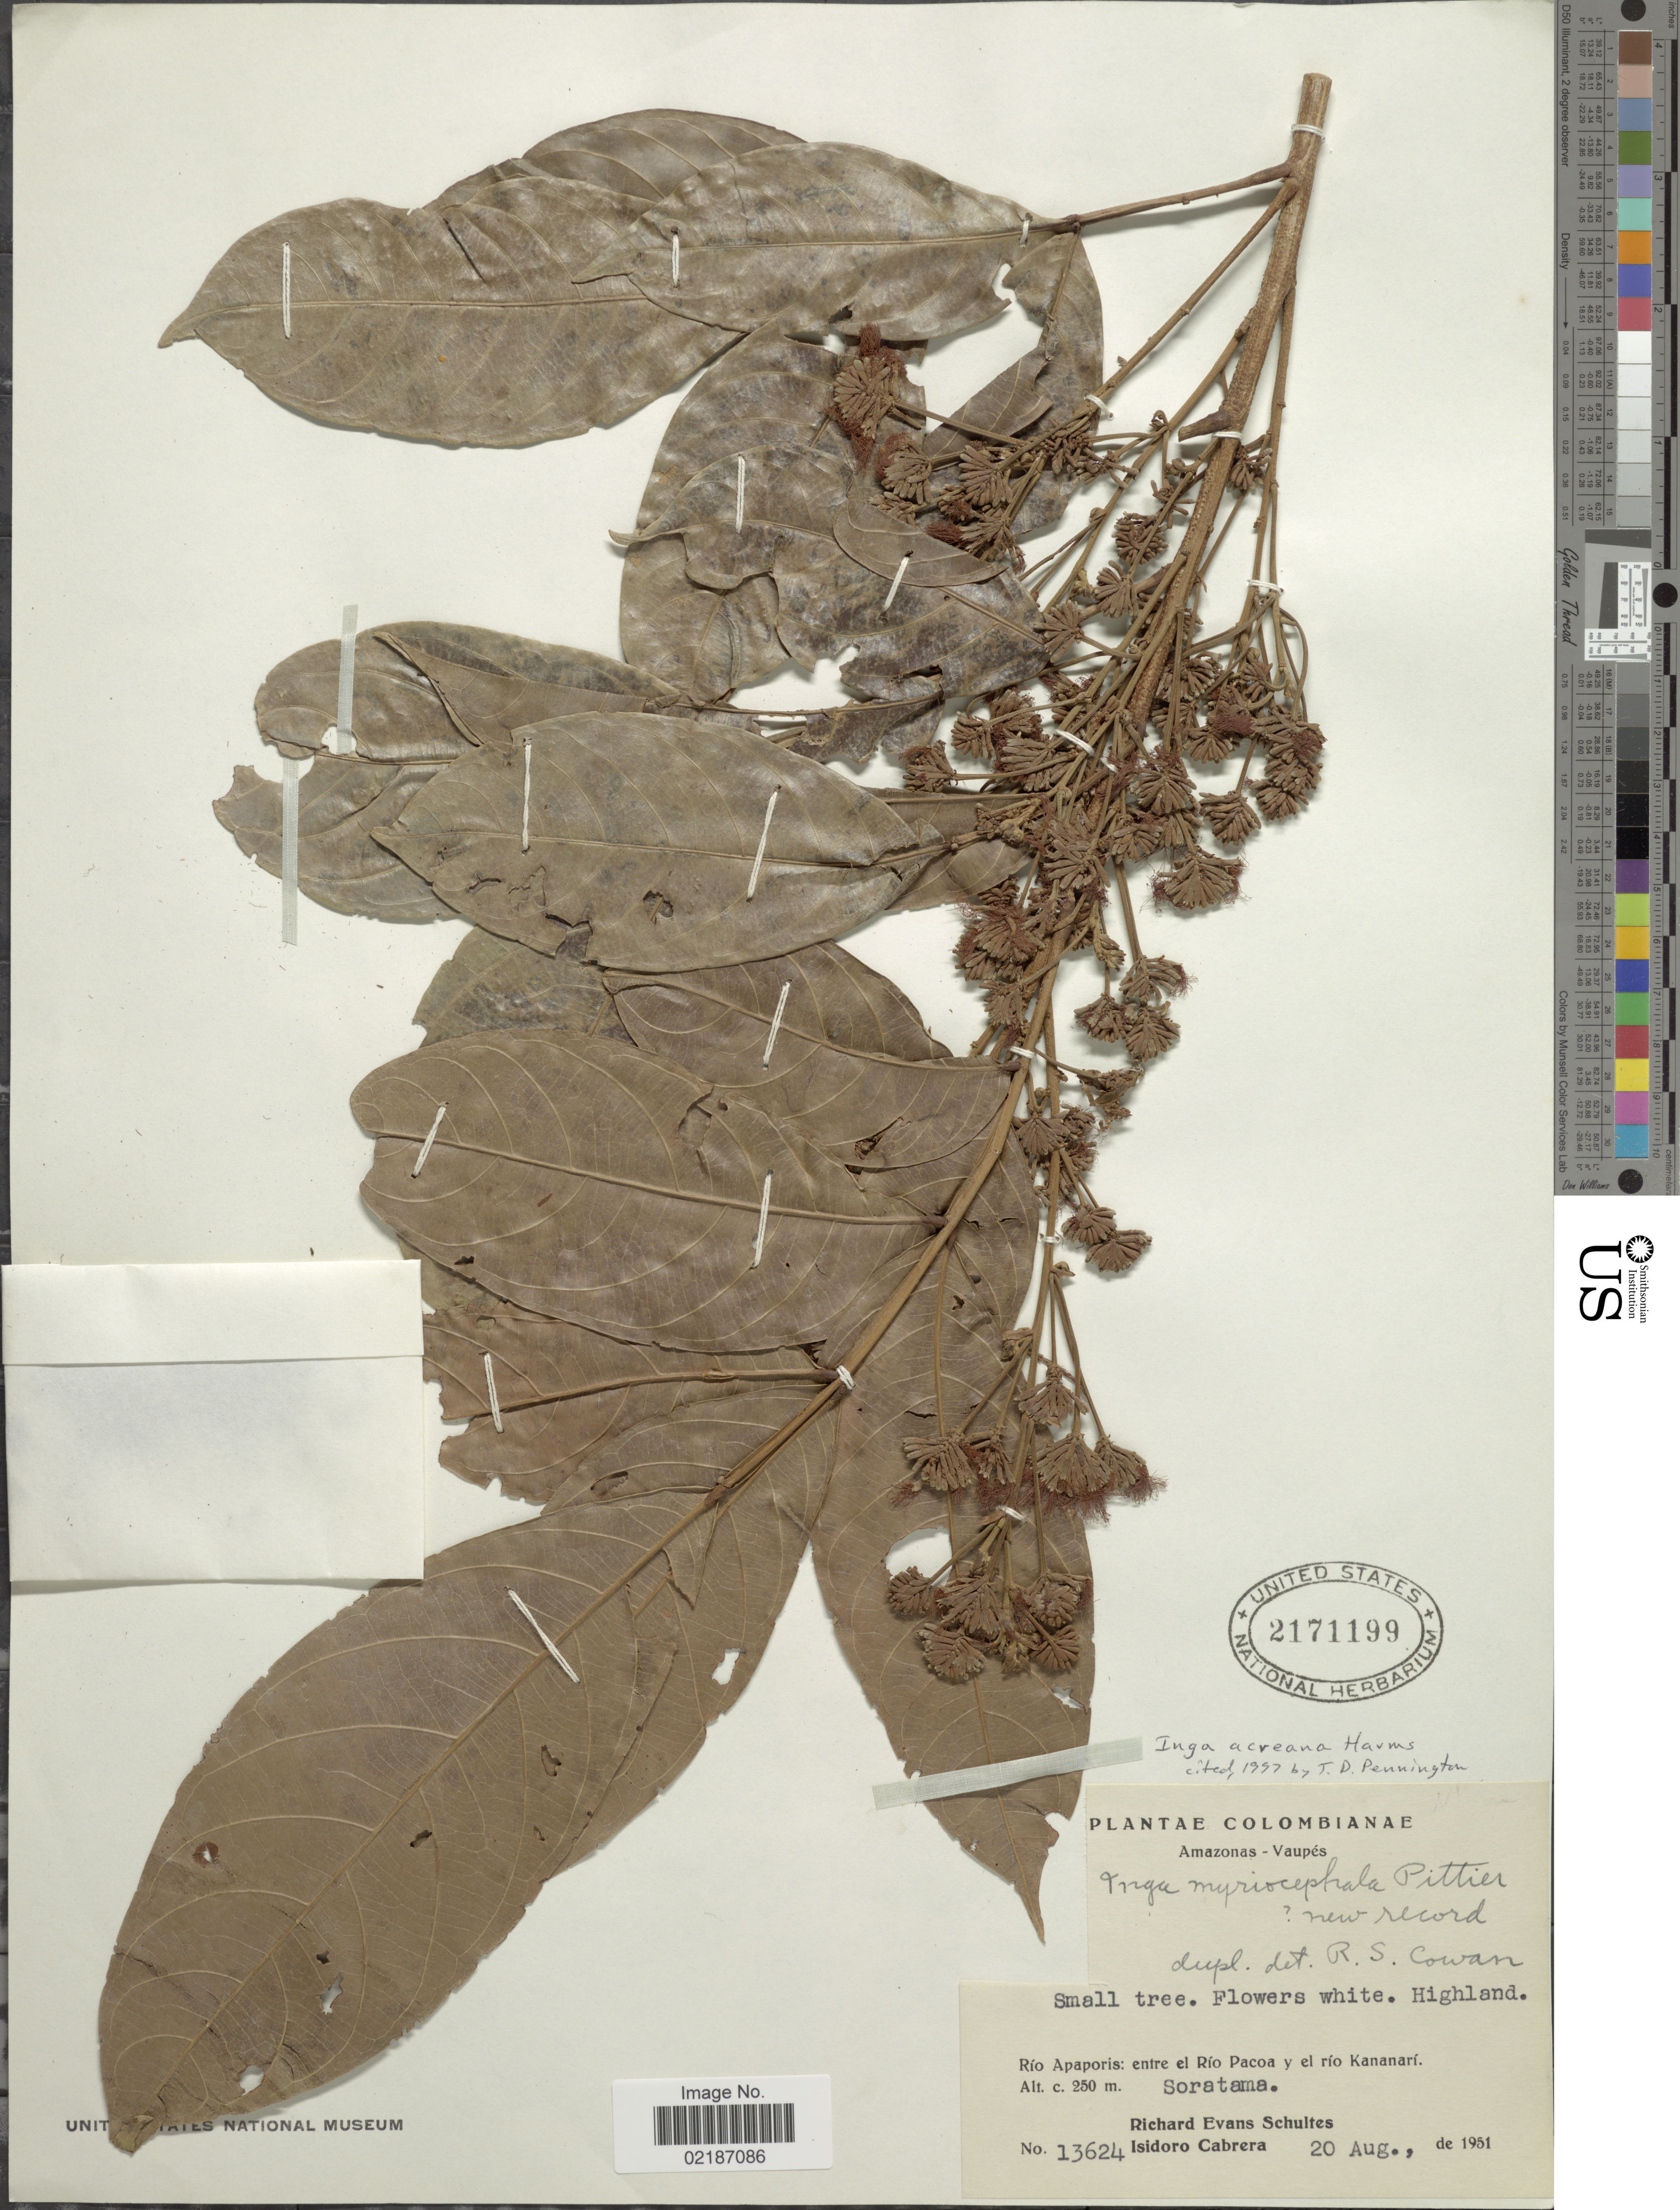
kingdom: Plantae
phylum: Tracheophyta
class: Magnoliopsida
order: Fabales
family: Fabaceae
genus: Inga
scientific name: Inga acreana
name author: Harms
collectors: R. E. Schultes & I. Cabrera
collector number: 13624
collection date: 1951-08-20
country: Colombia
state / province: Vaupés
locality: Amaoznas-Vaupés, Río Apaporis: entre Río Pacoa y el río Kananarí, Soratama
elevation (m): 250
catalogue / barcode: US 2171199